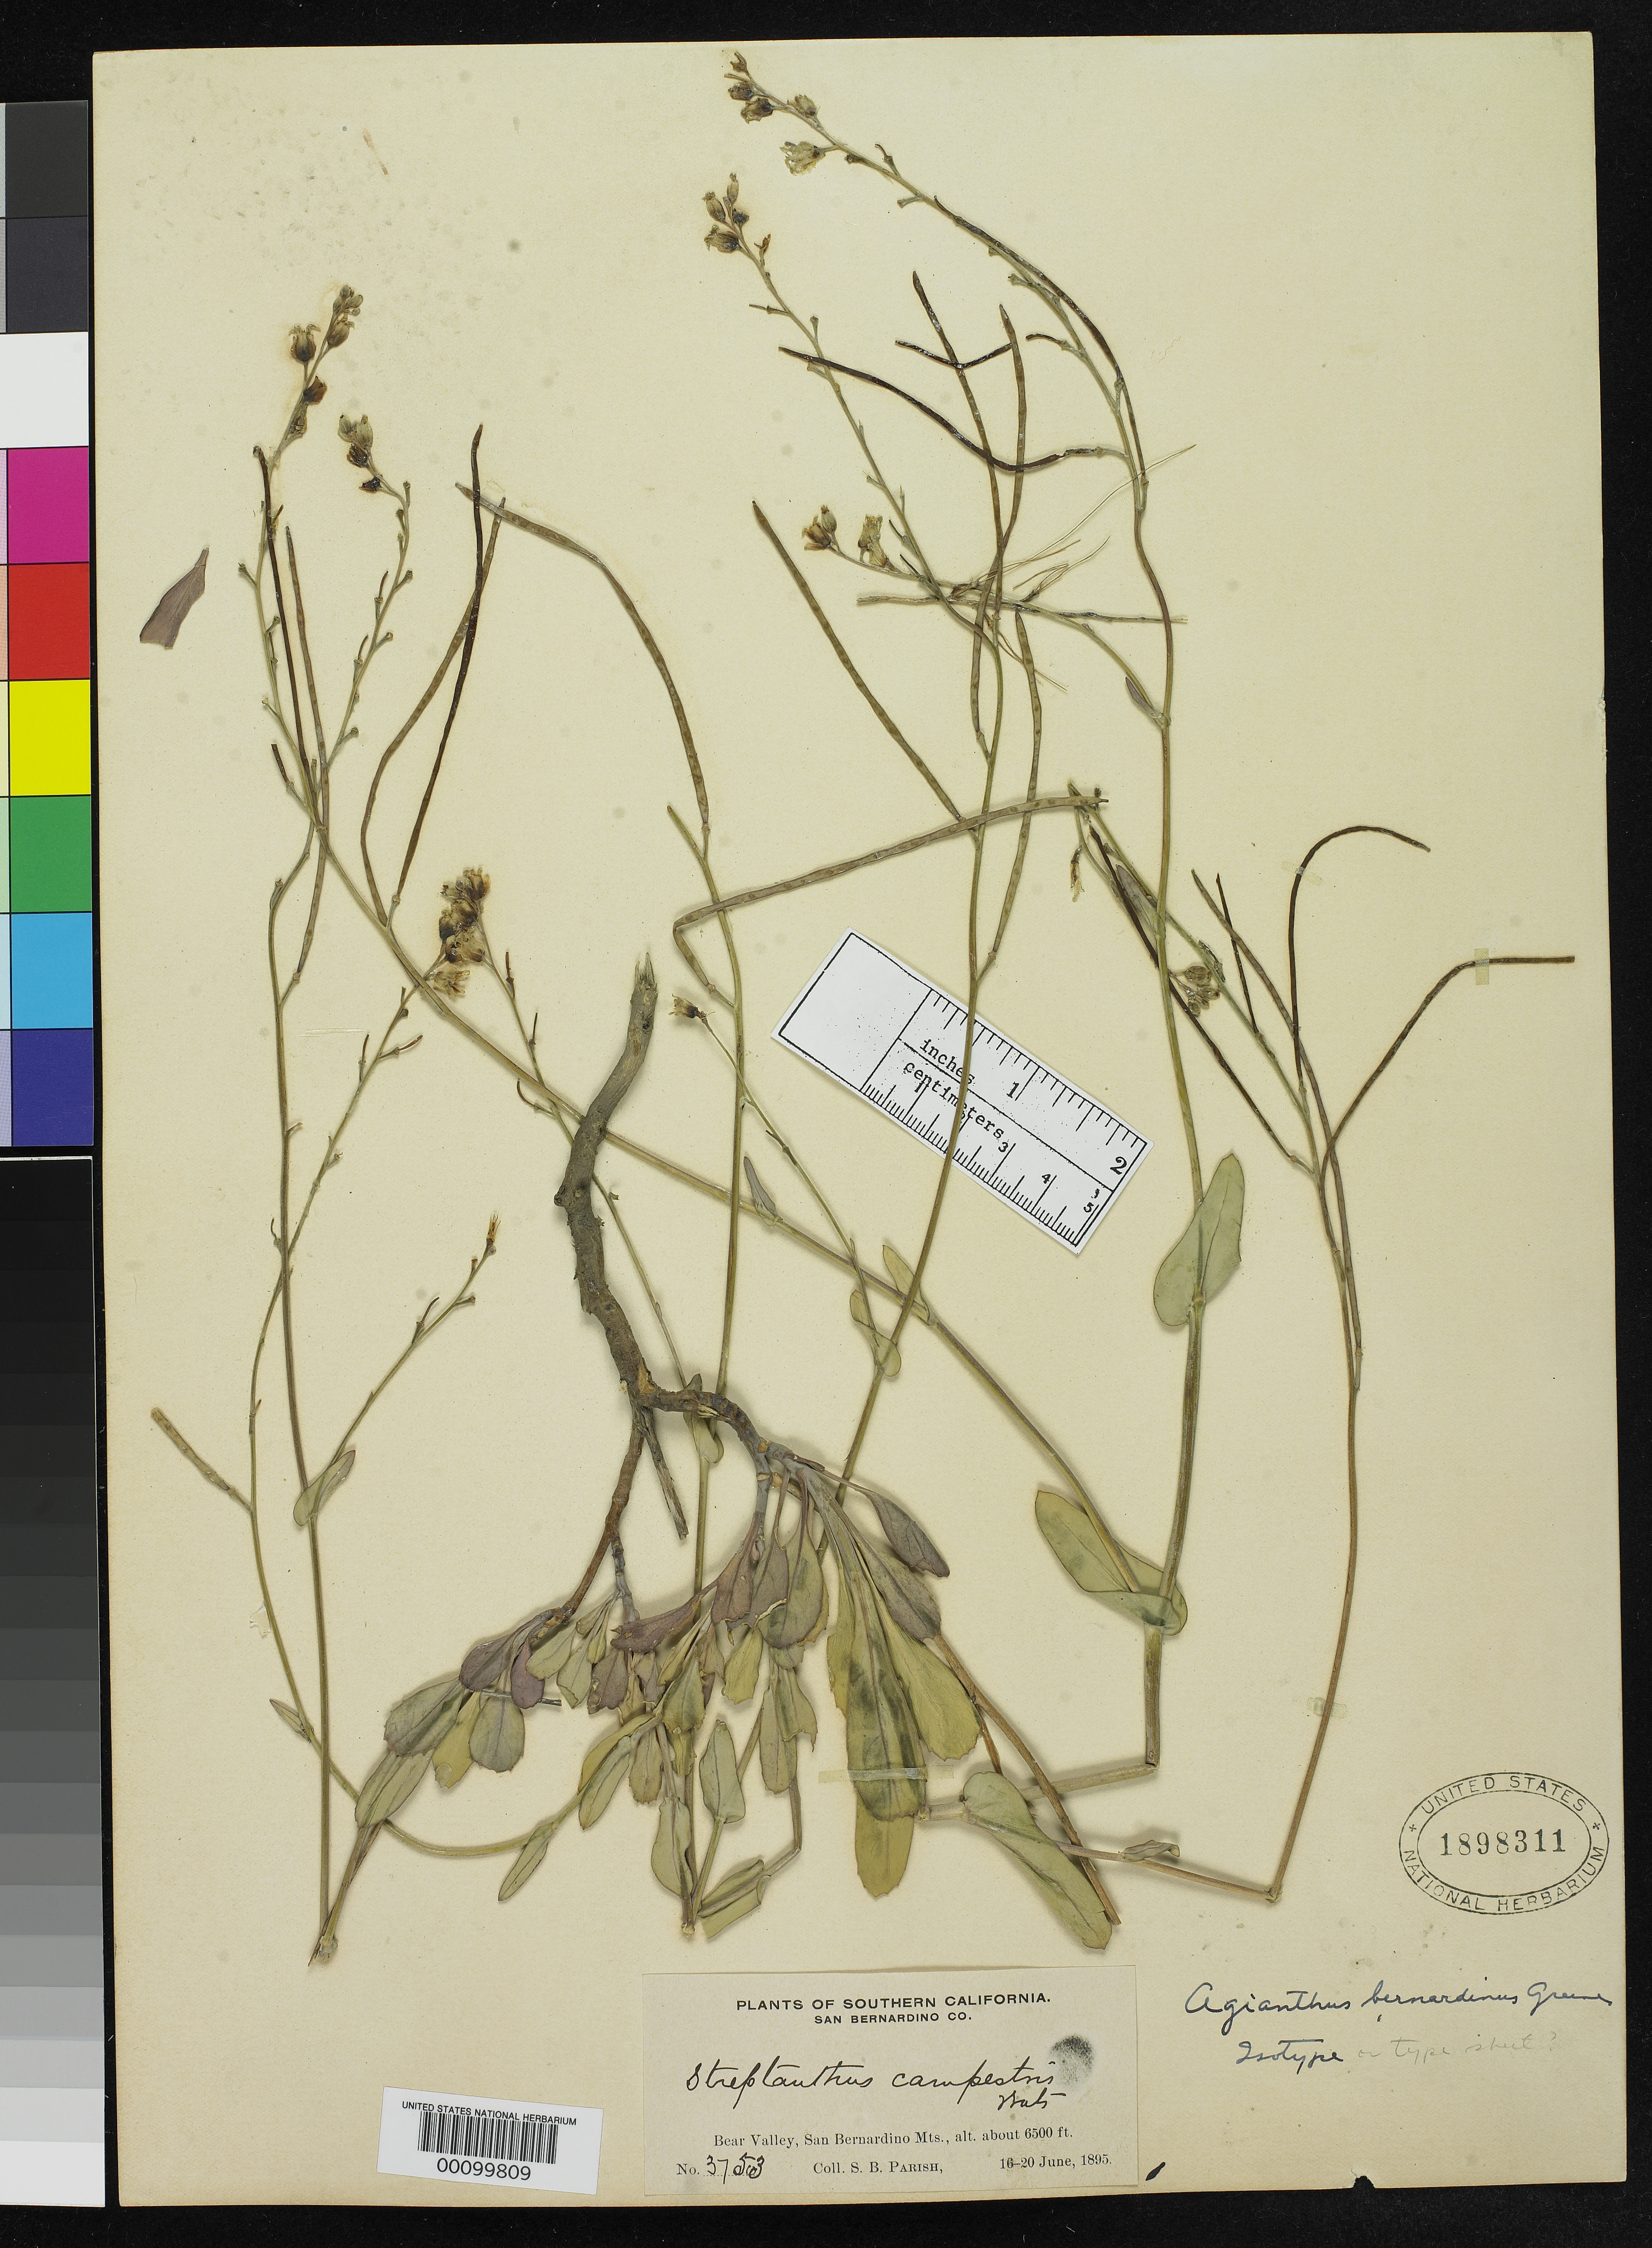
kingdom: Plantae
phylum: Tracheophyta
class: Magnoliopsida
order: Brassicales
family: Brassicaceae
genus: Agianthus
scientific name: Agianthus bernardinus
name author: Greene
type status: Syntype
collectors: S. B. Parish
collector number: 3753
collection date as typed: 16 Jun 1895 to 20 Jun 1895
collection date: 1895-06-16/1895-06-20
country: United States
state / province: California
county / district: San Bernardino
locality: San Bernardino Mountains, Bear Valley.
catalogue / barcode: US 1898311